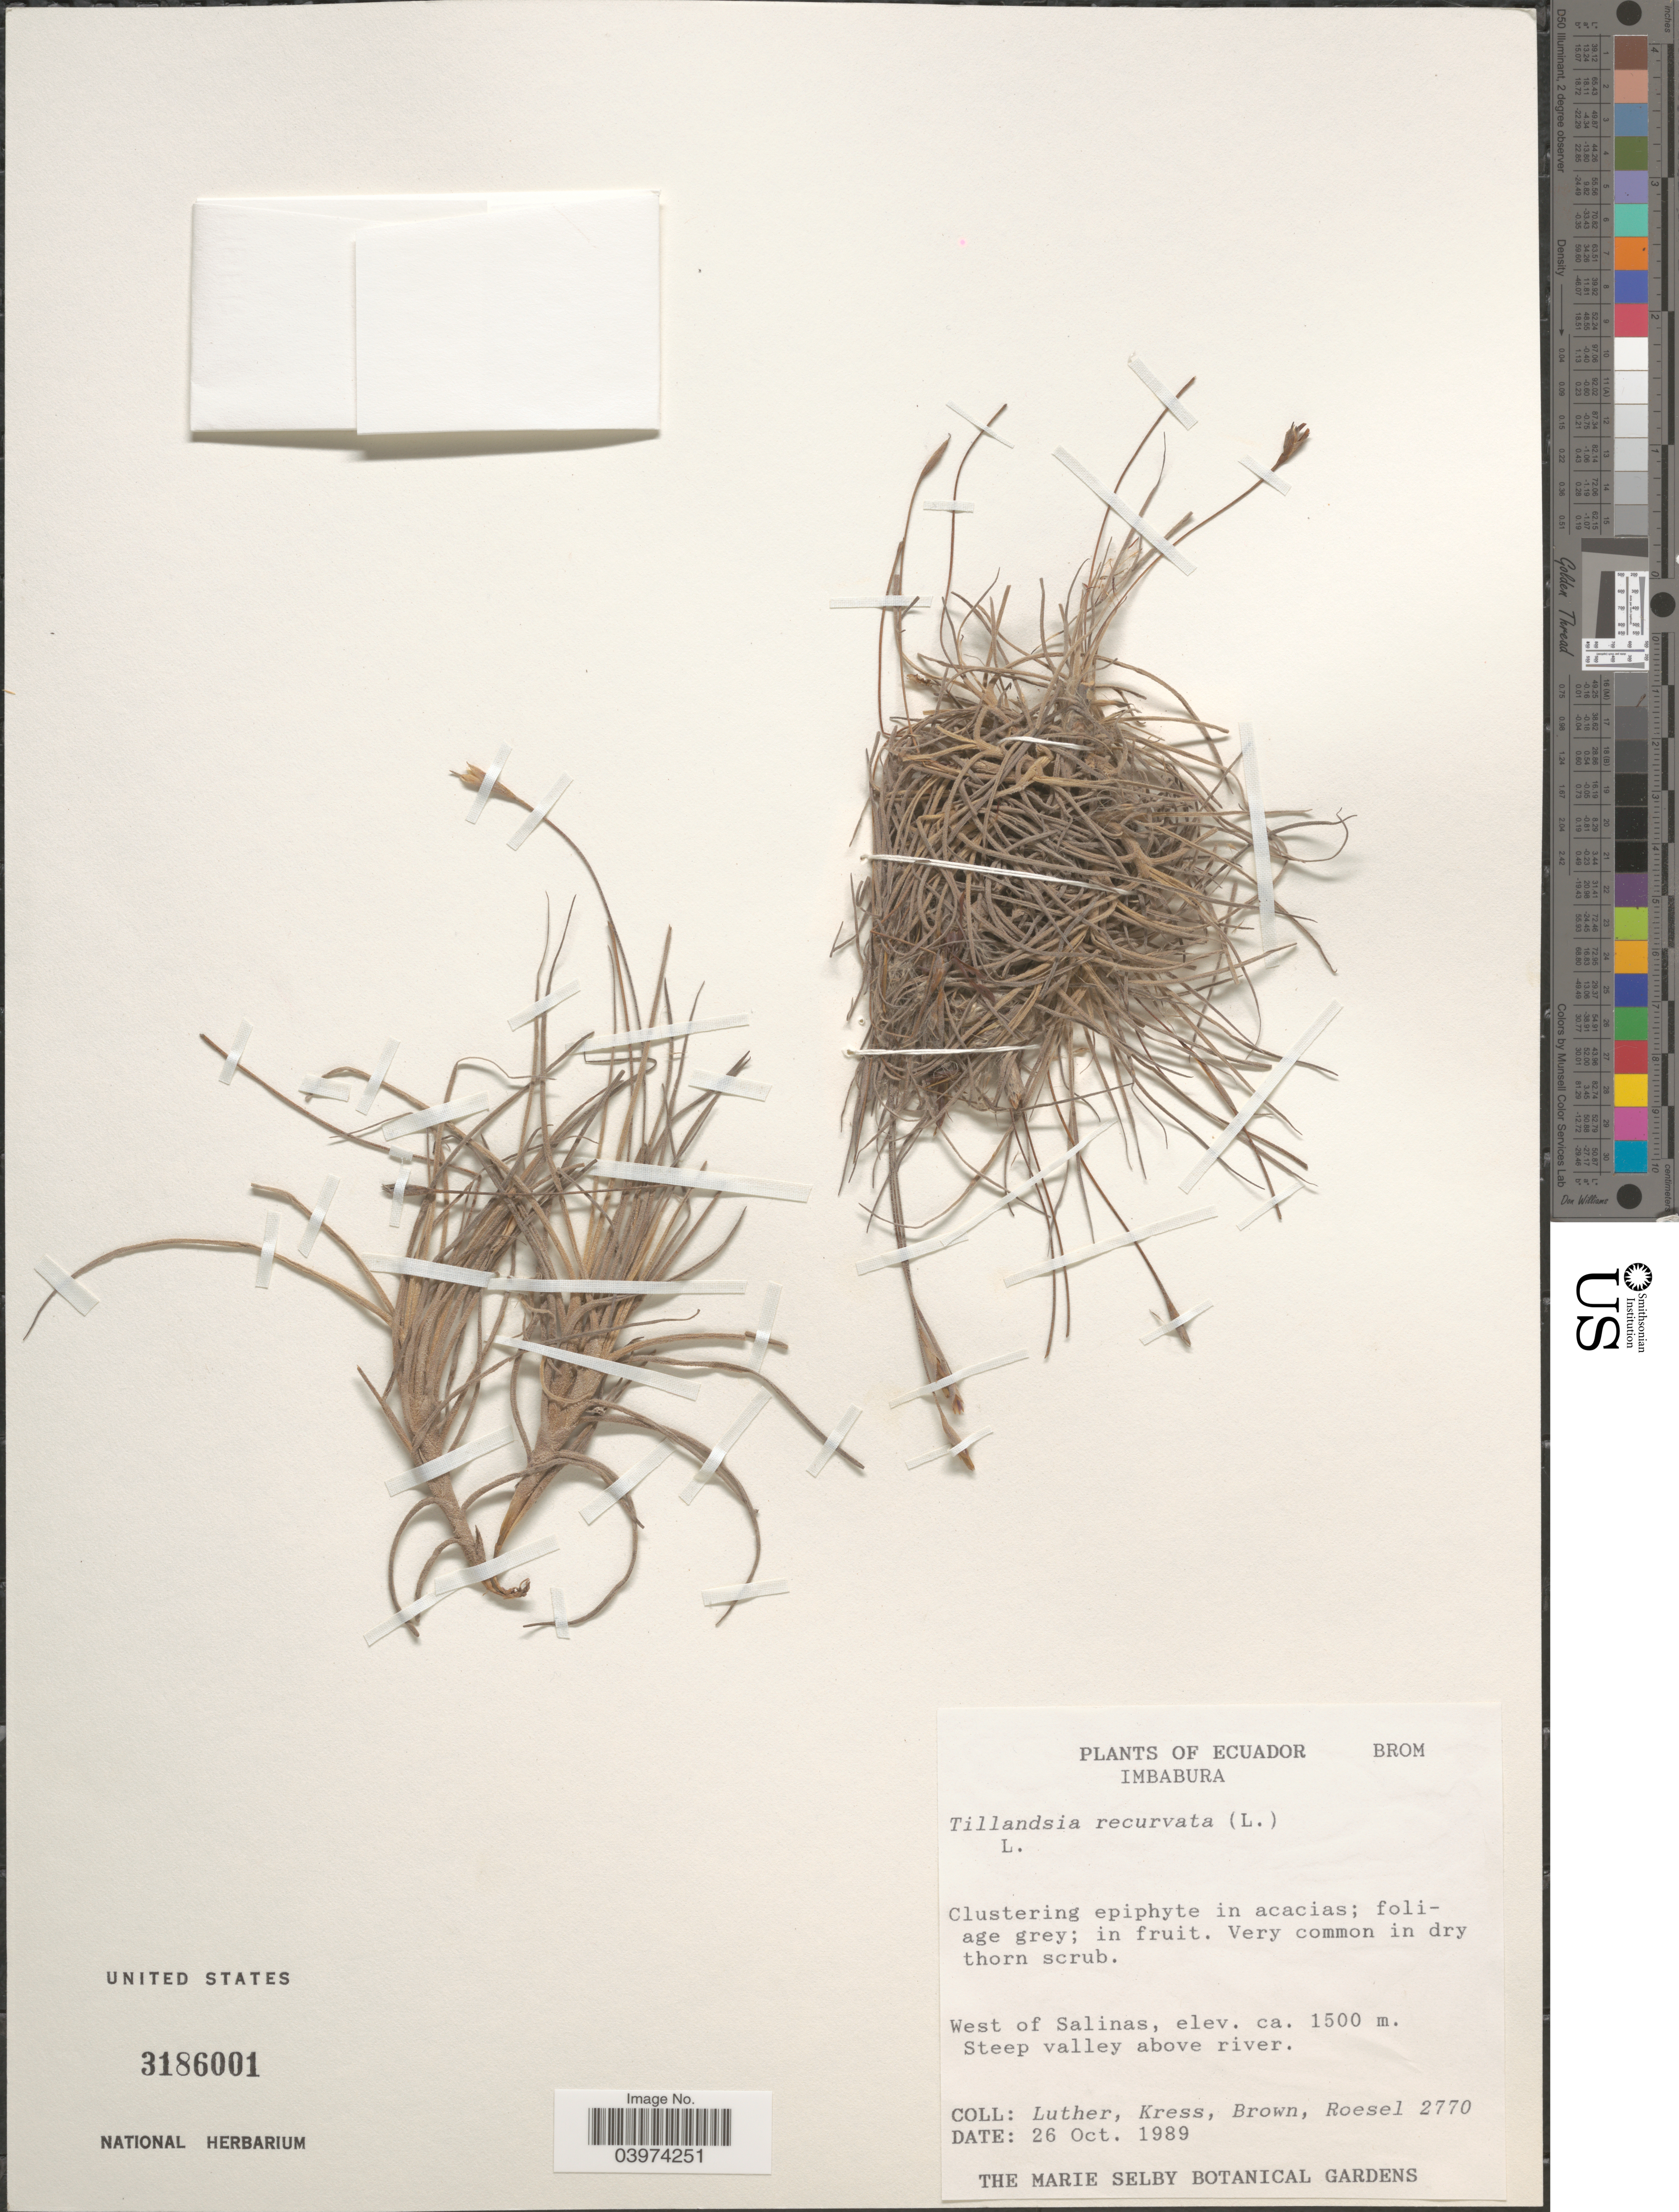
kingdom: Plantae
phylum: Tracheophyta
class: Liliopsida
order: Poales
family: Bromeliaceae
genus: Tillandsia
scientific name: Tillandsia recurvata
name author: L.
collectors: -- Luther, -- Kress, -- Brown & Roesel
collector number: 2770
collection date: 1989-10-26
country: Ecuador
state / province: Imbabura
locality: West of Salinas.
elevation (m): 1500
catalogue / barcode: US 3186001